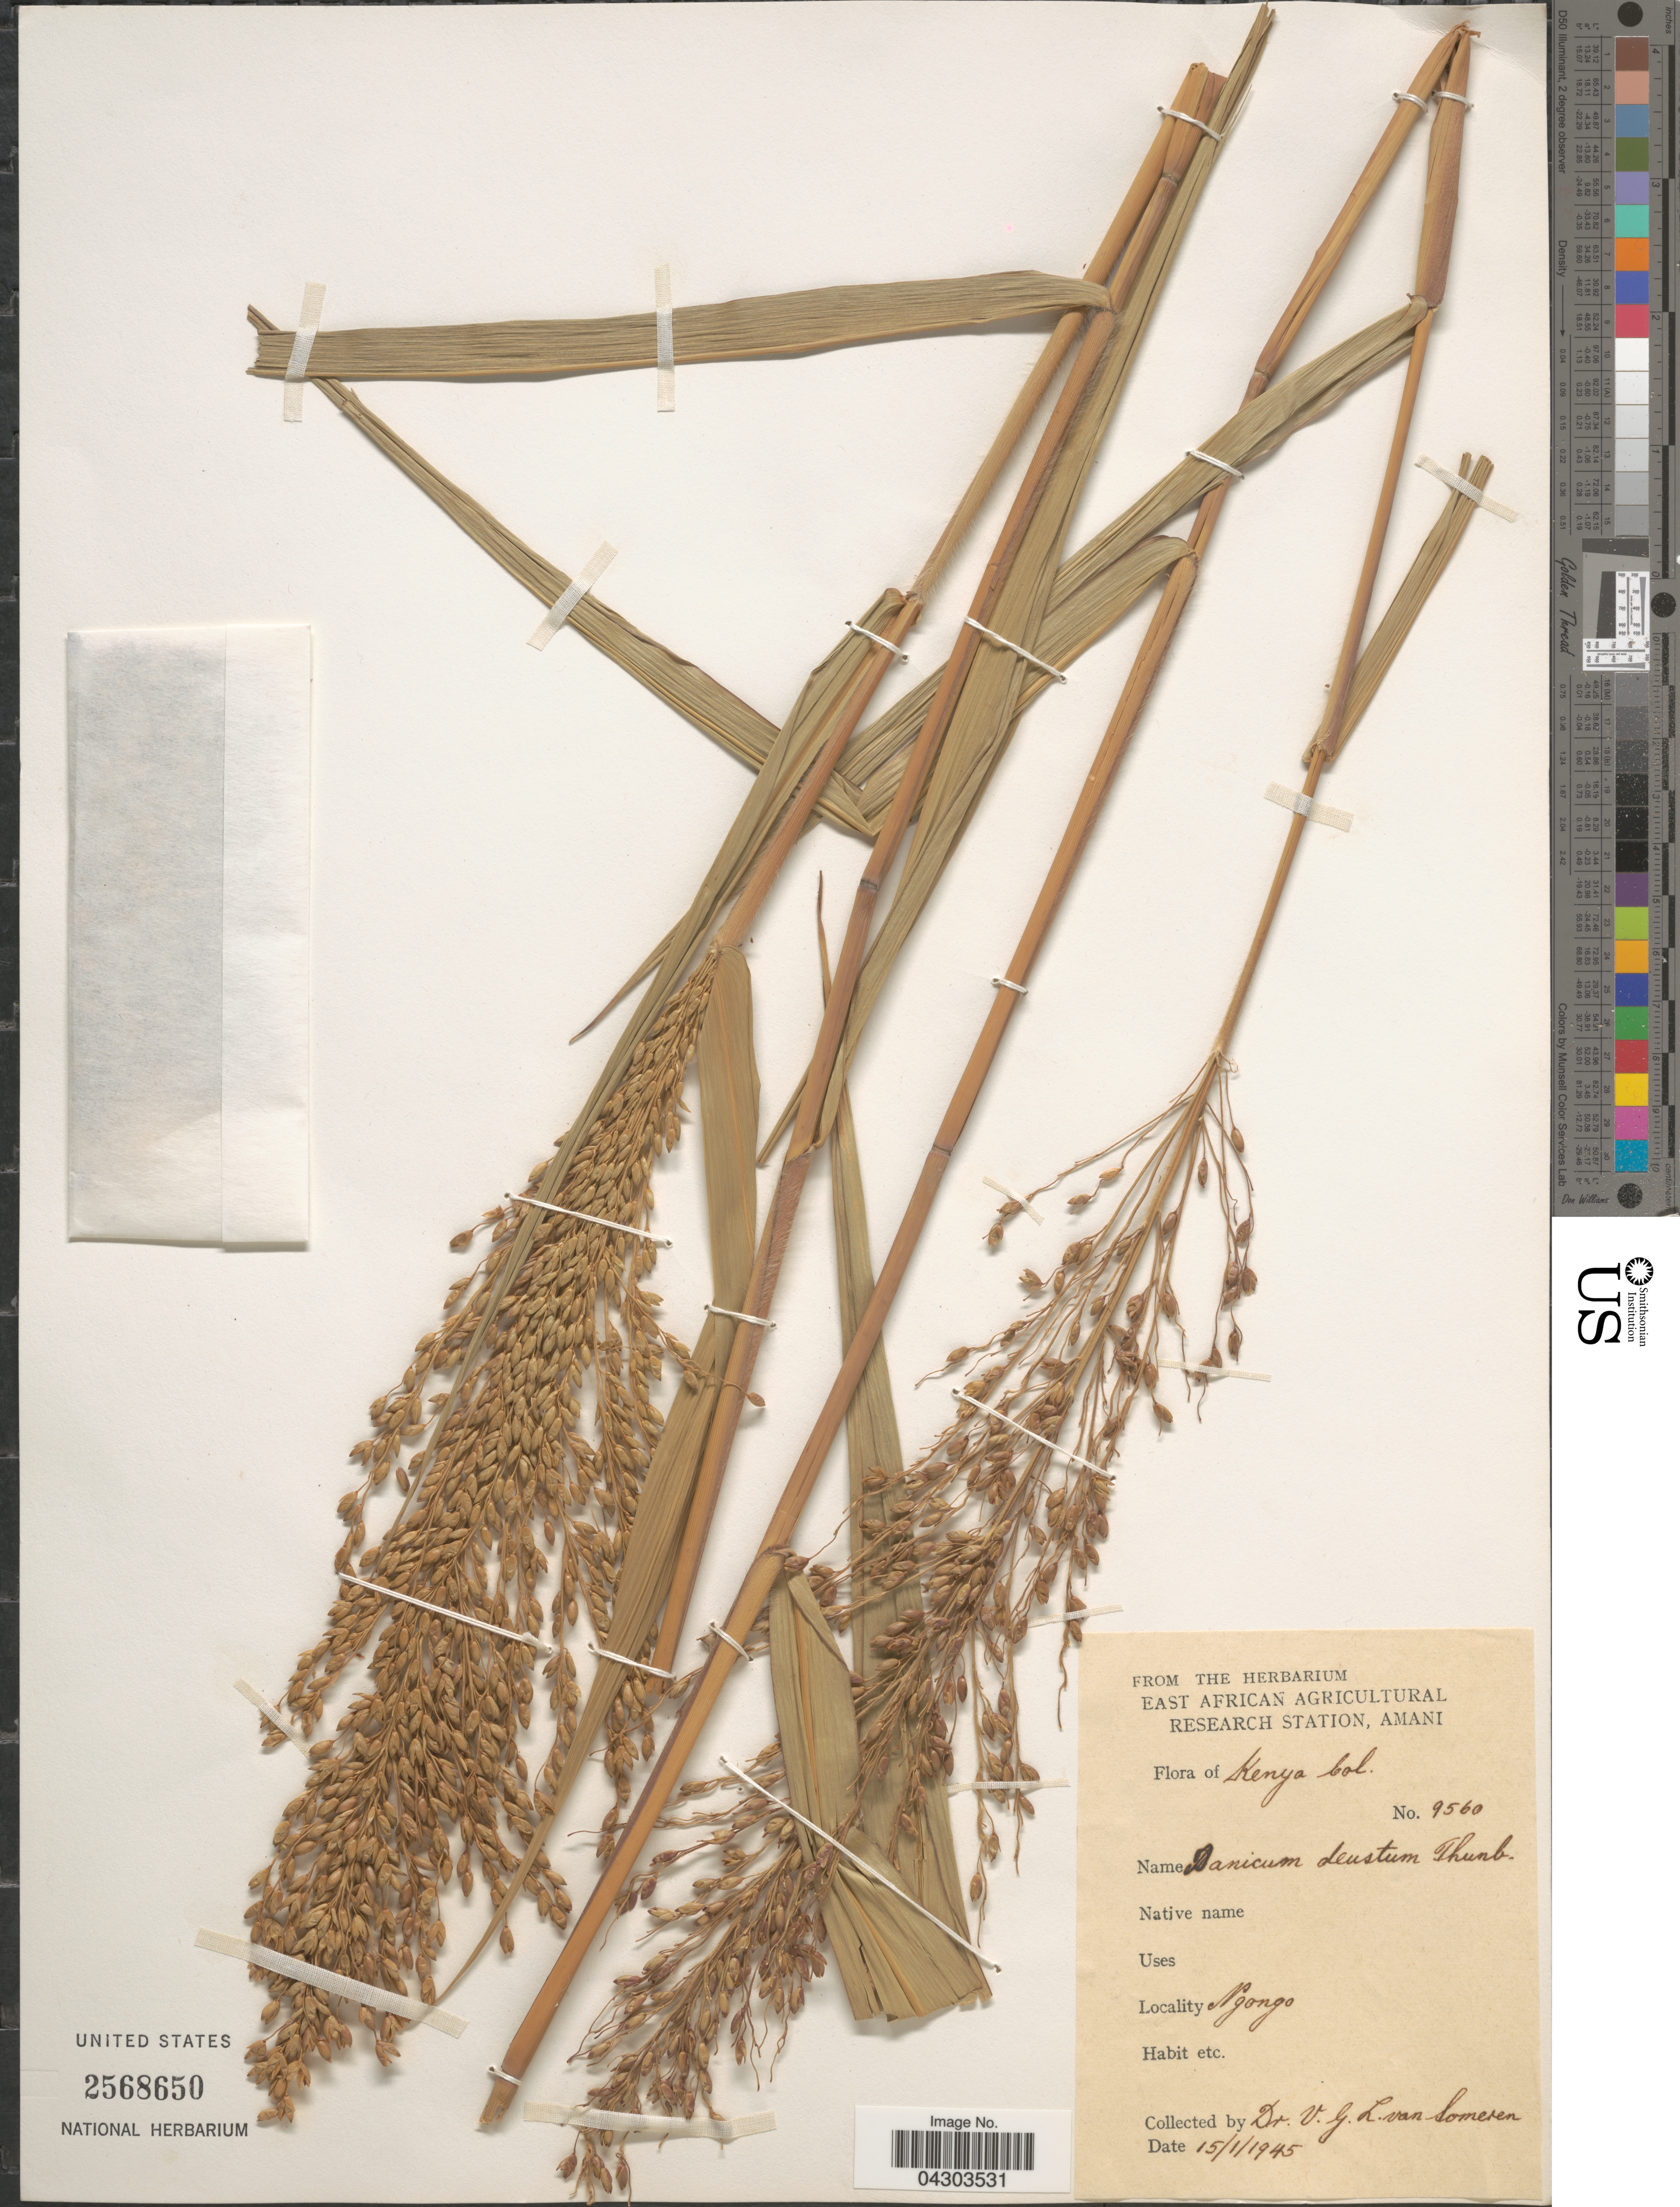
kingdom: Plantae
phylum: Tracheophyta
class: Liliopsida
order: Poales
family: Poaceae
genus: Panicum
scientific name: Panicum deustum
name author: Thunb.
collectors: V. Someren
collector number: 9560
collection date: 1945-01-15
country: Kenya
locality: Kenya Col. Ngongo.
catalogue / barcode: US 2568650